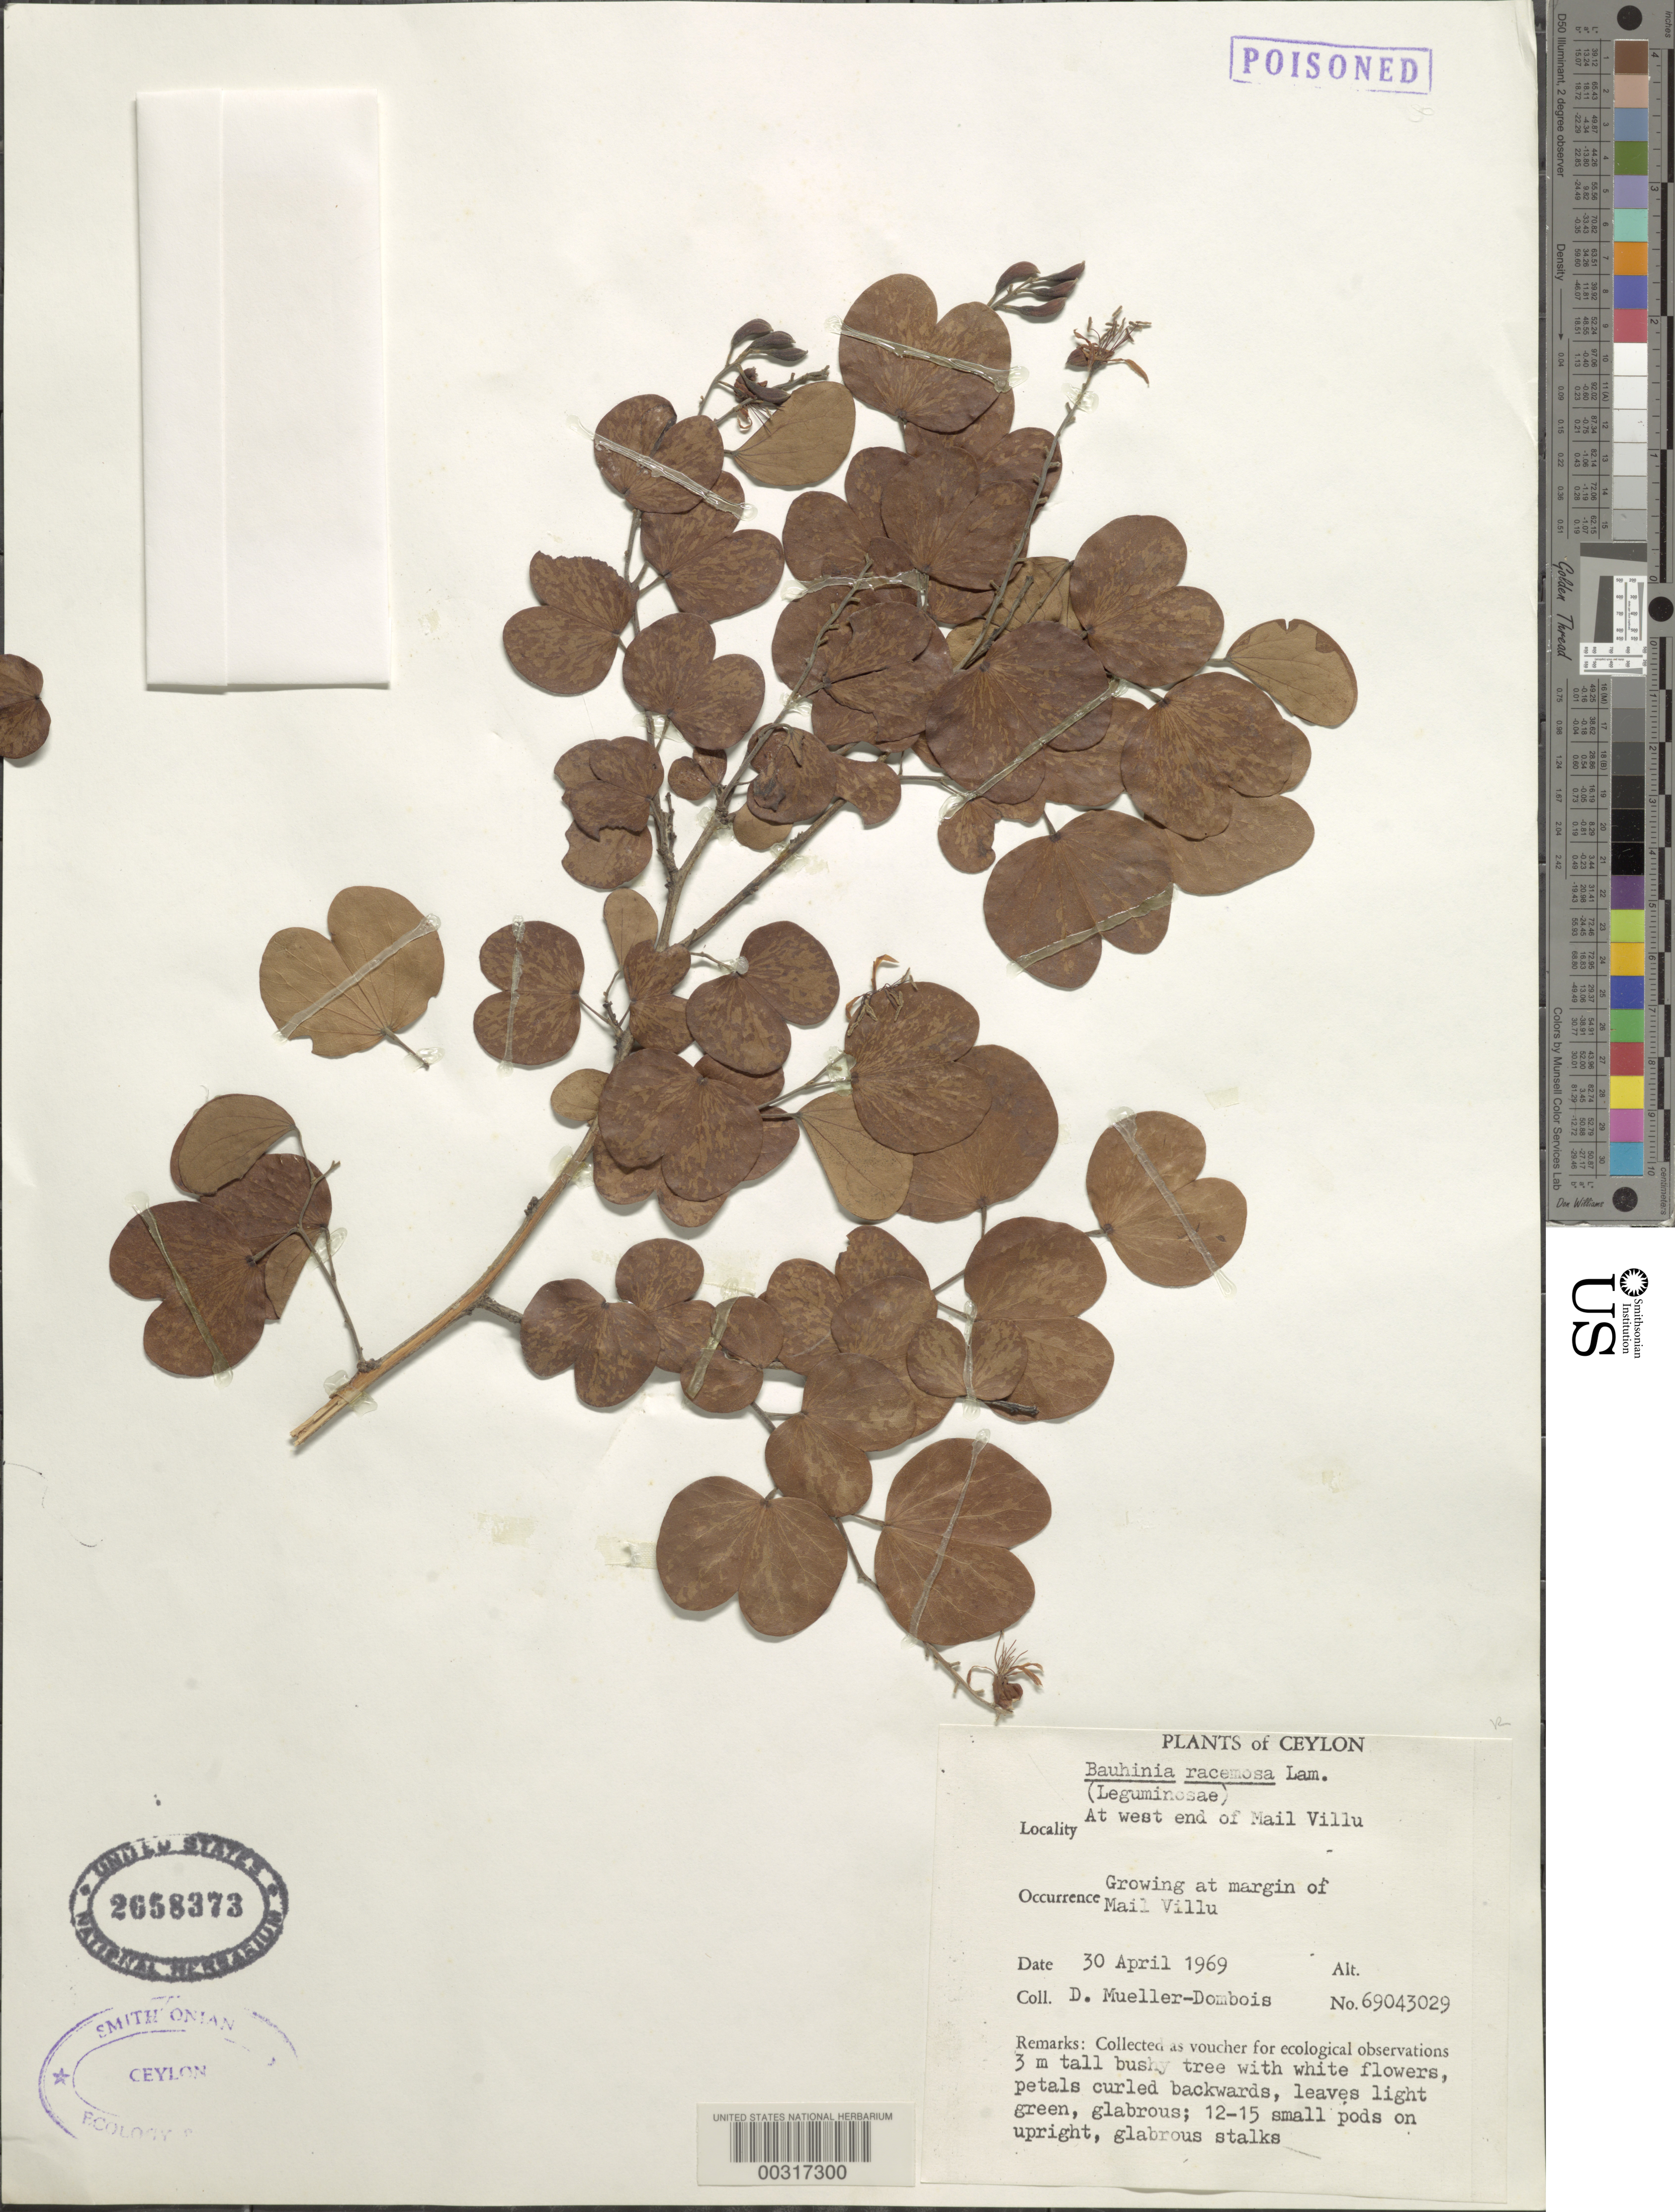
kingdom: Plantae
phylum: Tracheophyta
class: Magnoliopsida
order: Fabales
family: Fabaceae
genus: Bauhinia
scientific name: Bauhinia racemosa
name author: Lam.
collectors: D. Mueller-Dombois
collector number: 69043029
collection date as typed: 30 Apr 1969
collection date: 1969-04-30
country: Sri Lanka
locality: W end of mail villu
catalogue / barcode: US 2658373